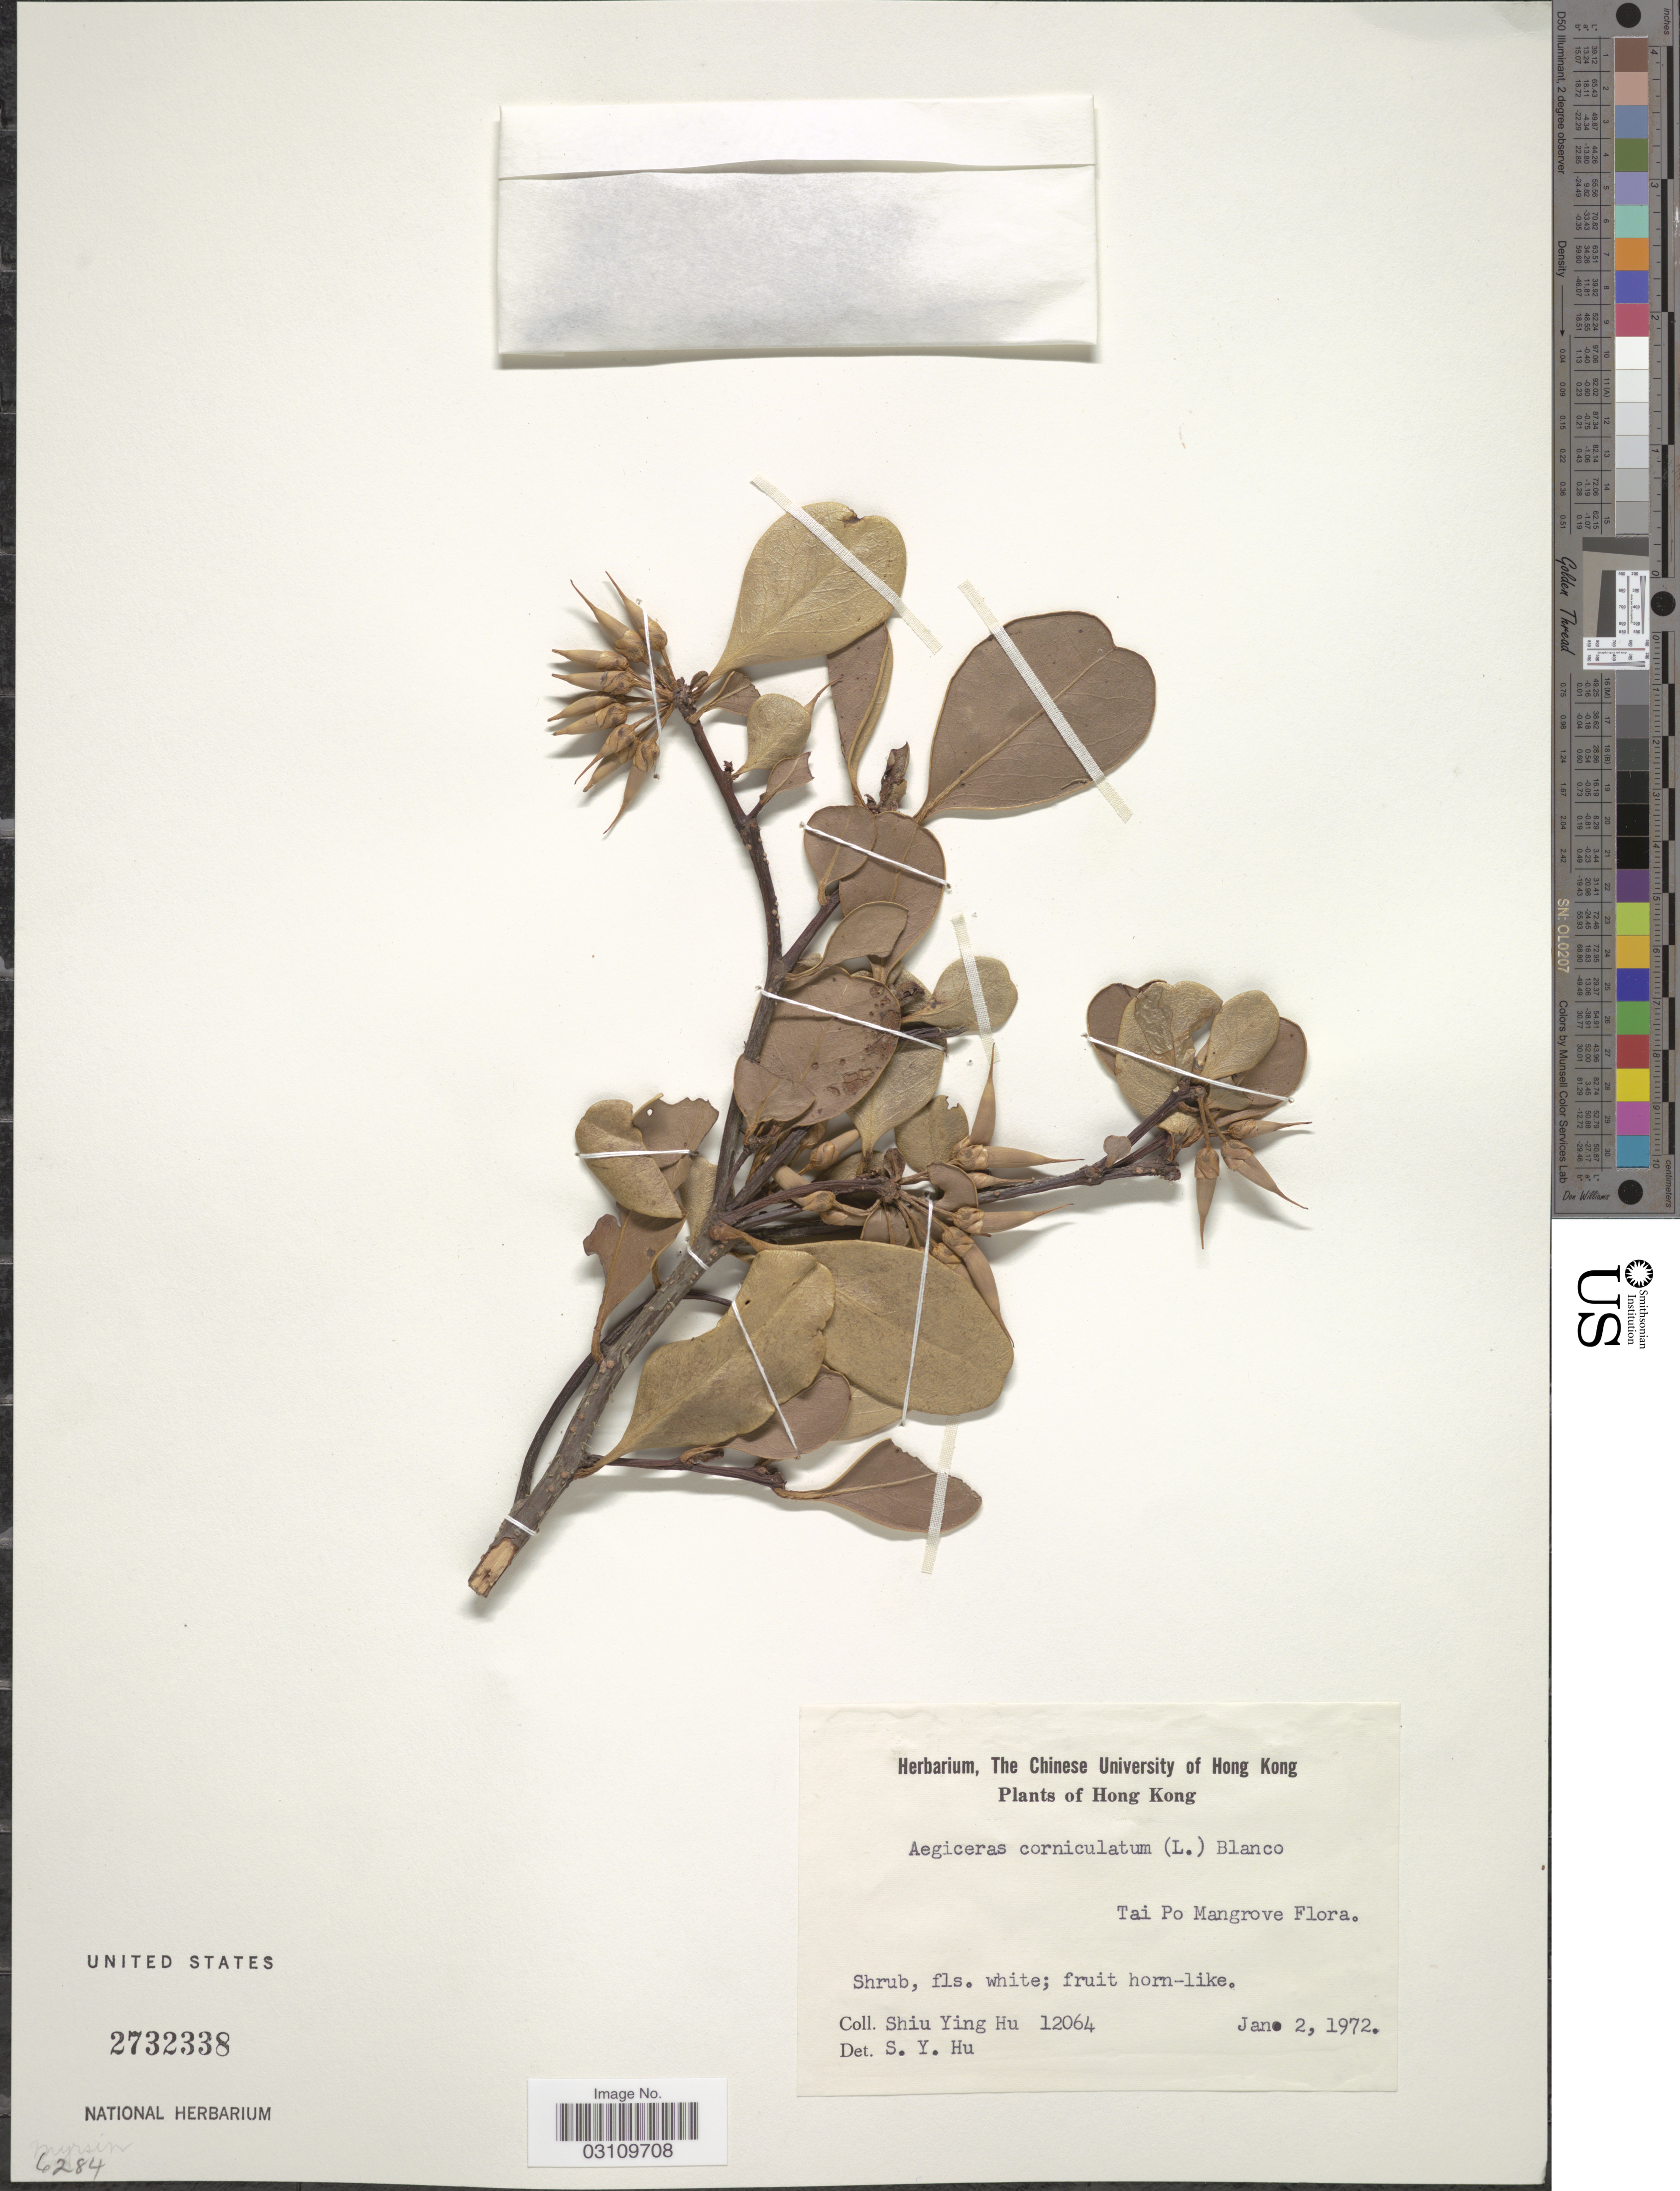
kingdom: Plantae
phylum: Tracheophyta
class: Magnoliopsida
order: Ericales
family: Primulaceae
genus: Aegiceras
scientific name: Aegiceras corniculatum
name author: (L.) Blanco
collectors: S. Y. Hu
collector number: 12064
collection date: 1972-01-02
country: China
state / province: Hong Kong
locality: Tai Po Mangrove Flora.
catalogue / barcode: US 2732338